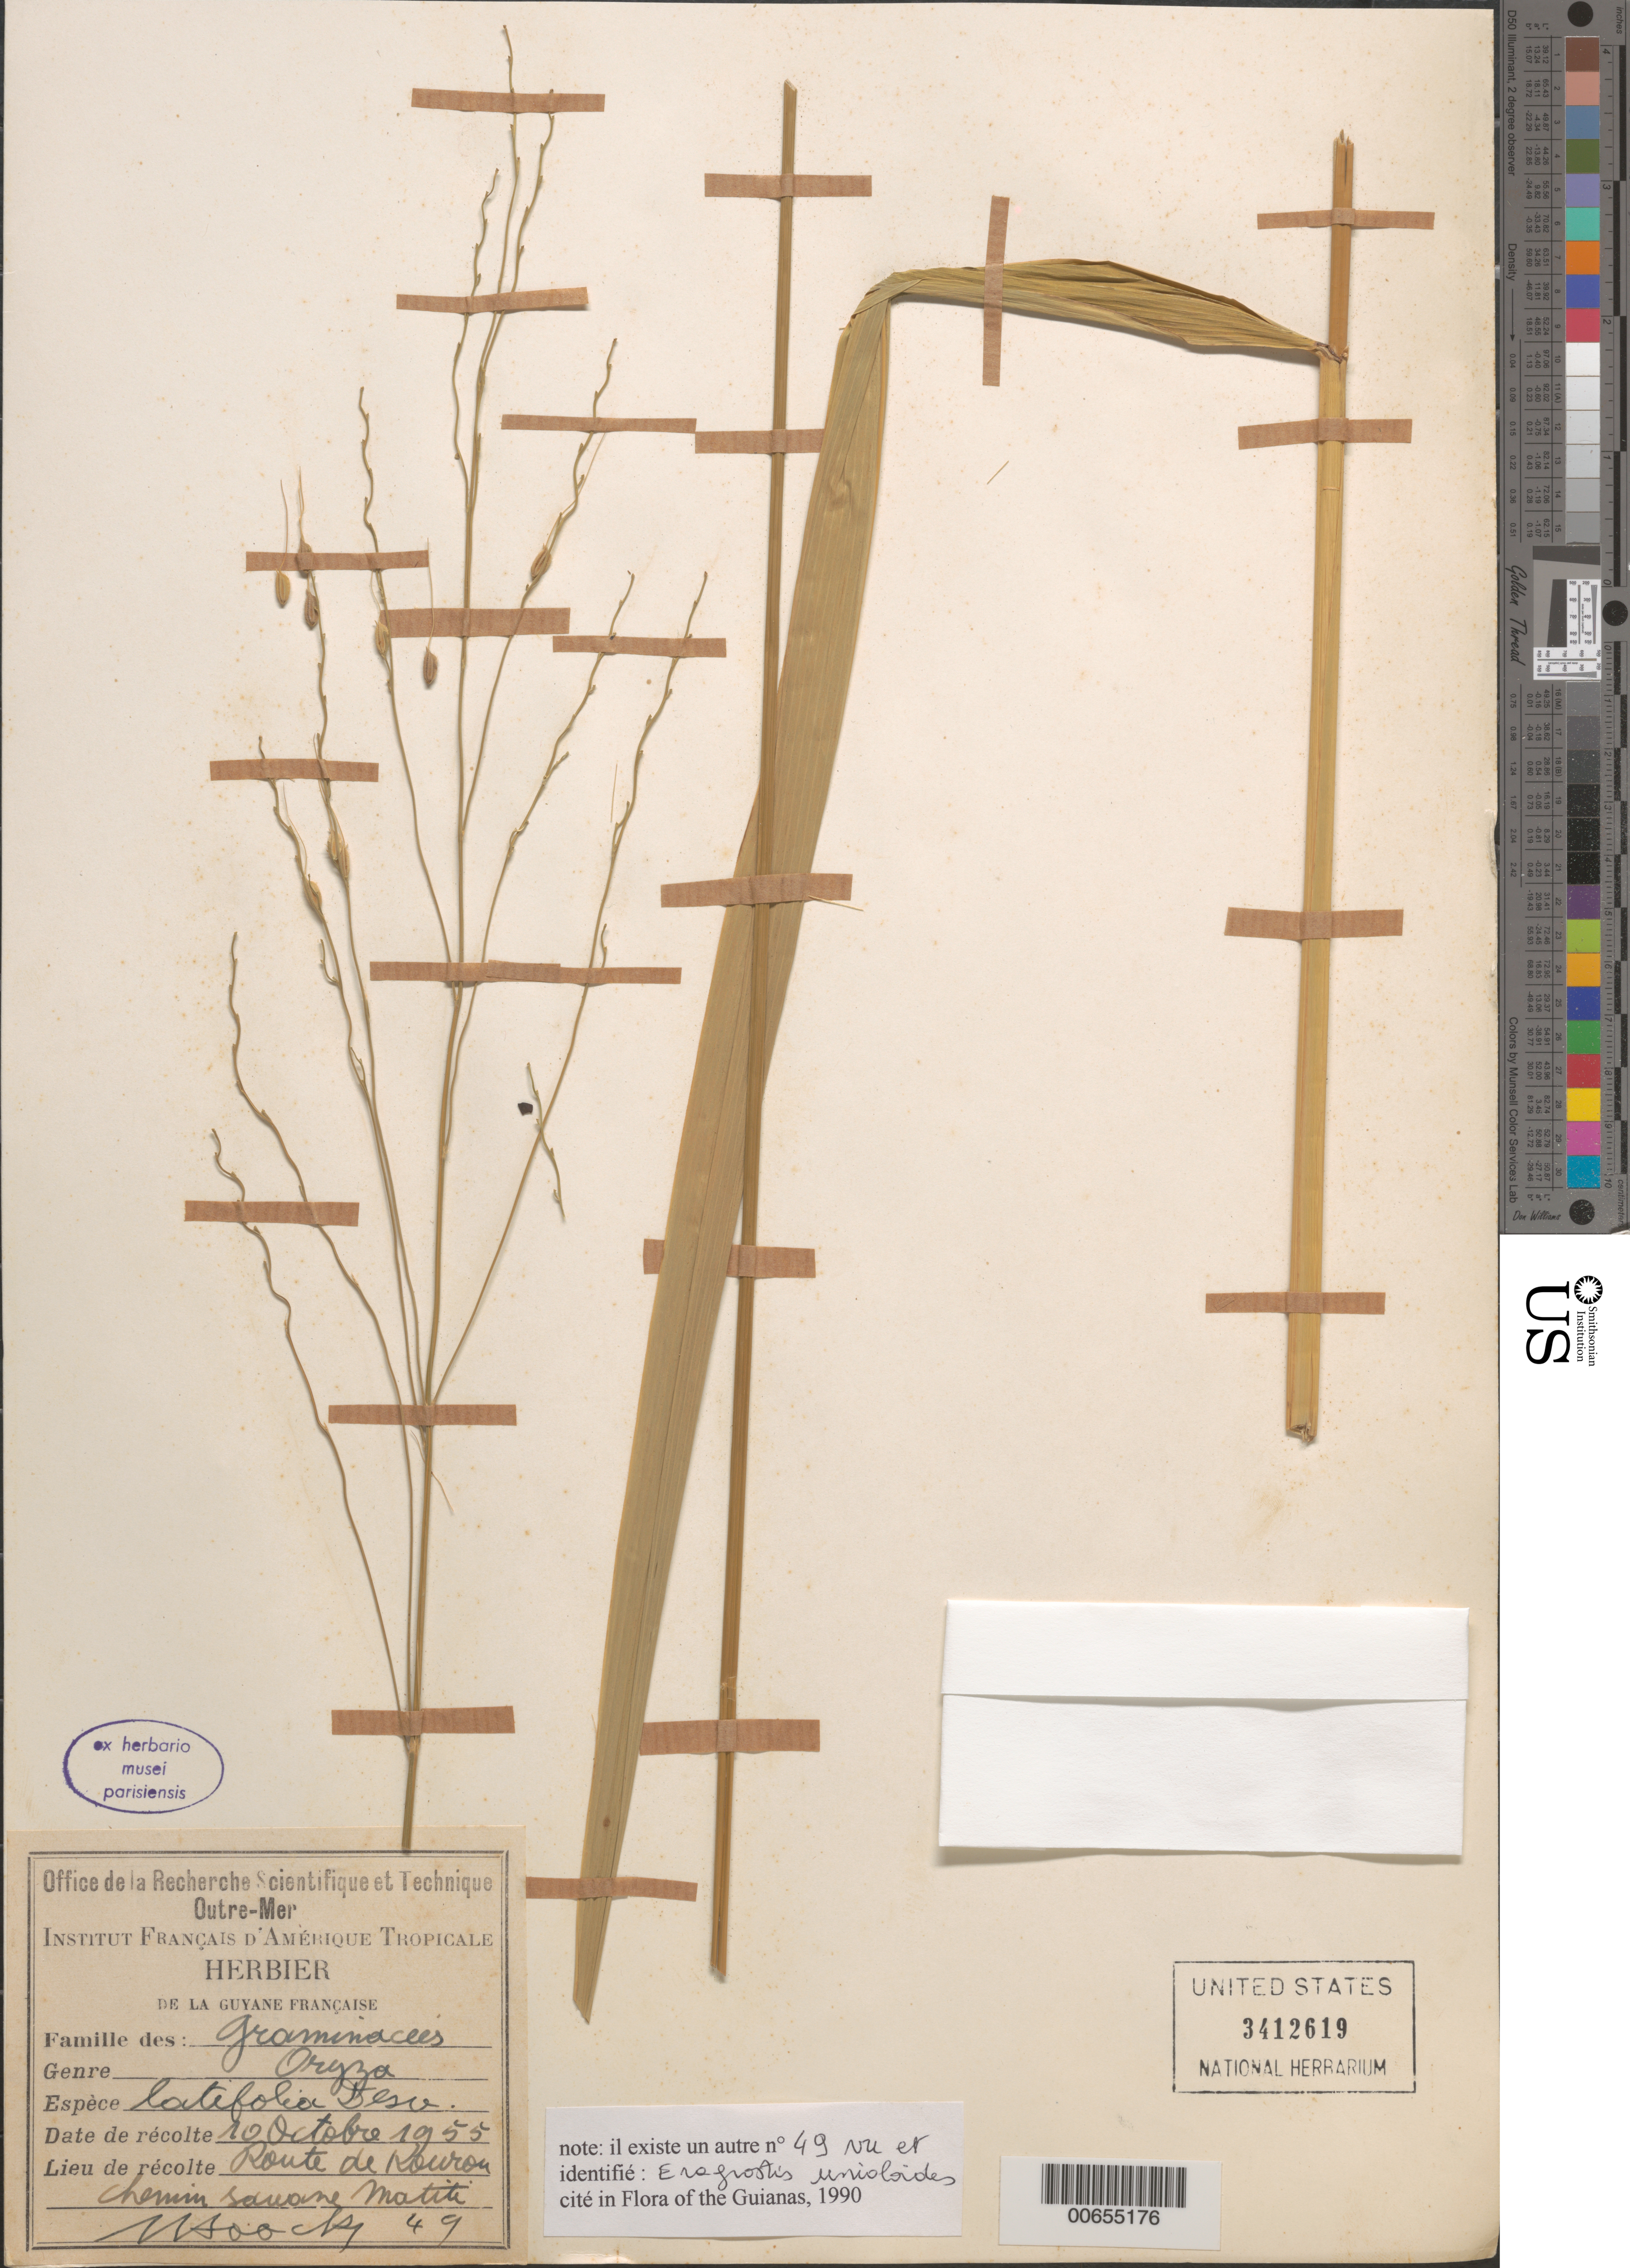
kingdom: Plantae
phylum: Tracheophyta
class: Liliopsida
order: Poales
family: Poaceae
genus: Oryza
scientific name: Oryza latifolia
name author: Desv.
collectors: J. Hoock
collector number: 49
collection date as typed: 10-Oct-55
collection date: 1955-10-10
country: French Guiana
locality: Route de Kourou, chemin Savane Matiti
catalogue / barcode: US 3412619